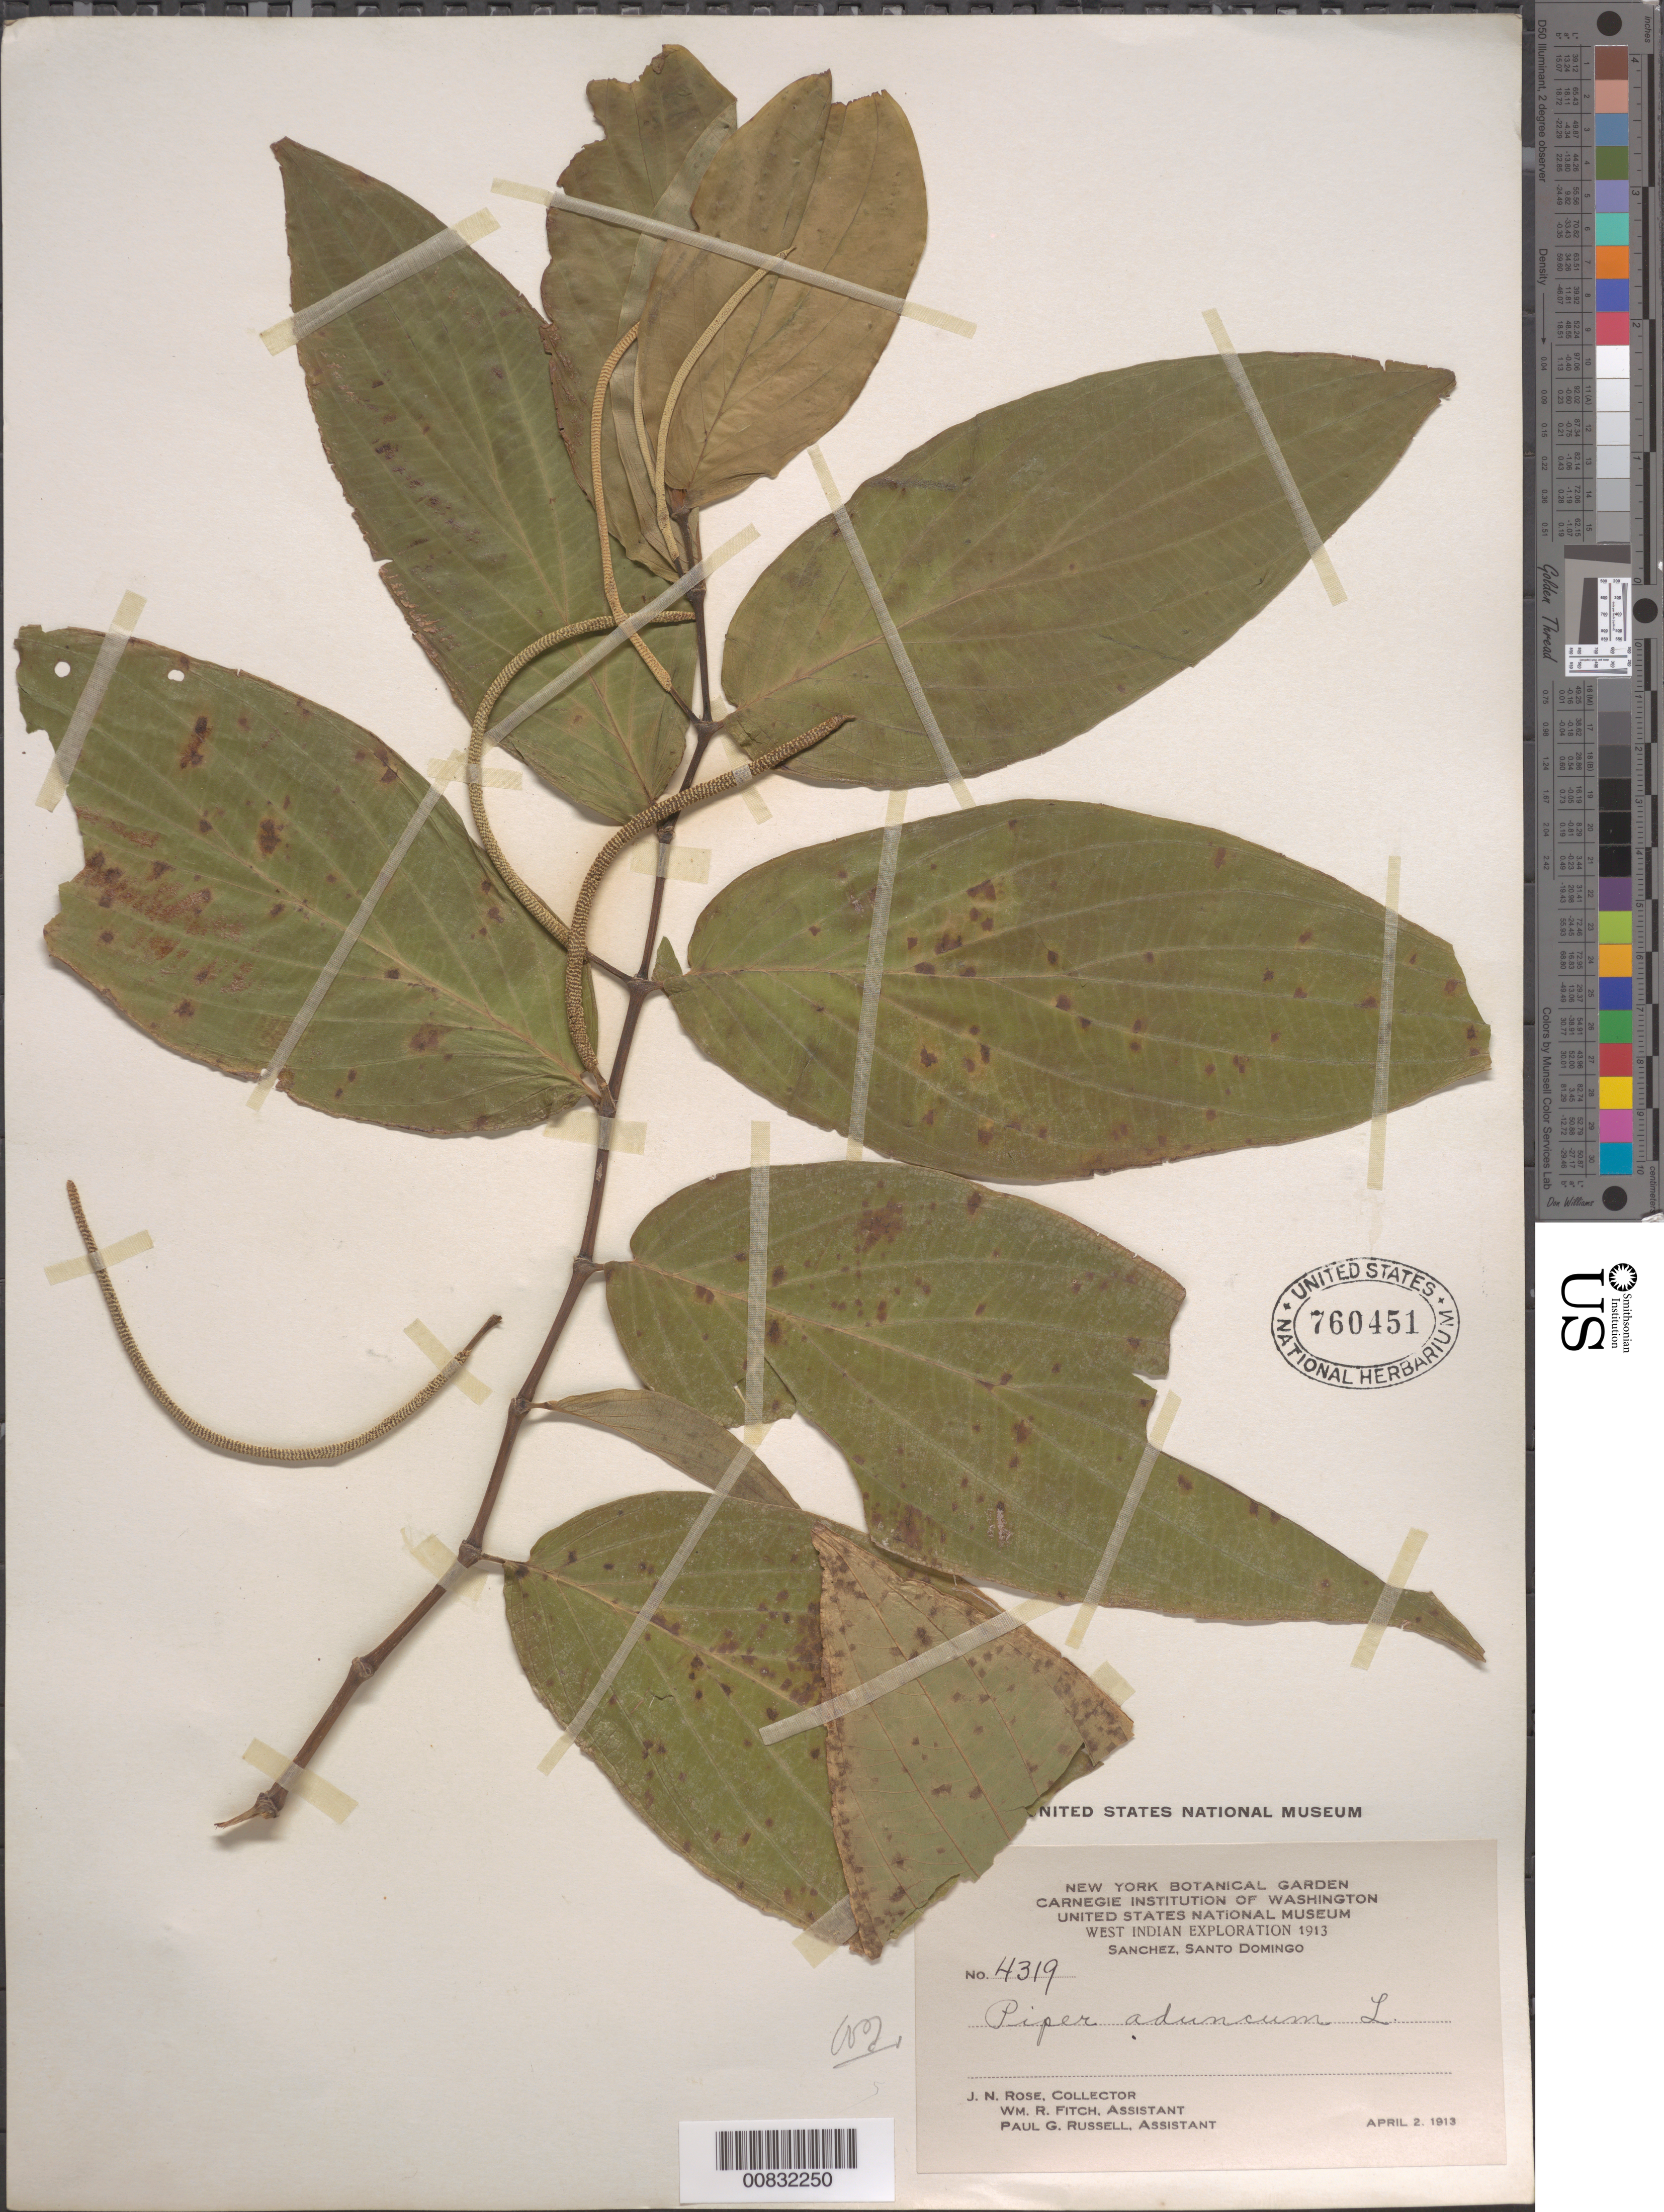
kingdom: Plantae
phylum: Tracheophyta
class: Magnoliopsida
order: Piperales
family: Piperaceae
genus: Piper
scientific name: Piper aduncum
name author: L.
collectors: J. N. Rose, W. R. Fitch & P. G. Russell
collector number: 4319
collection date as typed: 02 Apr 1913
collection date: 1913-04-02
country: Dominican Republic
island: Hispaniola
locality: Sánchez, Santo Domingo.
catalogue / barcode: US 760451